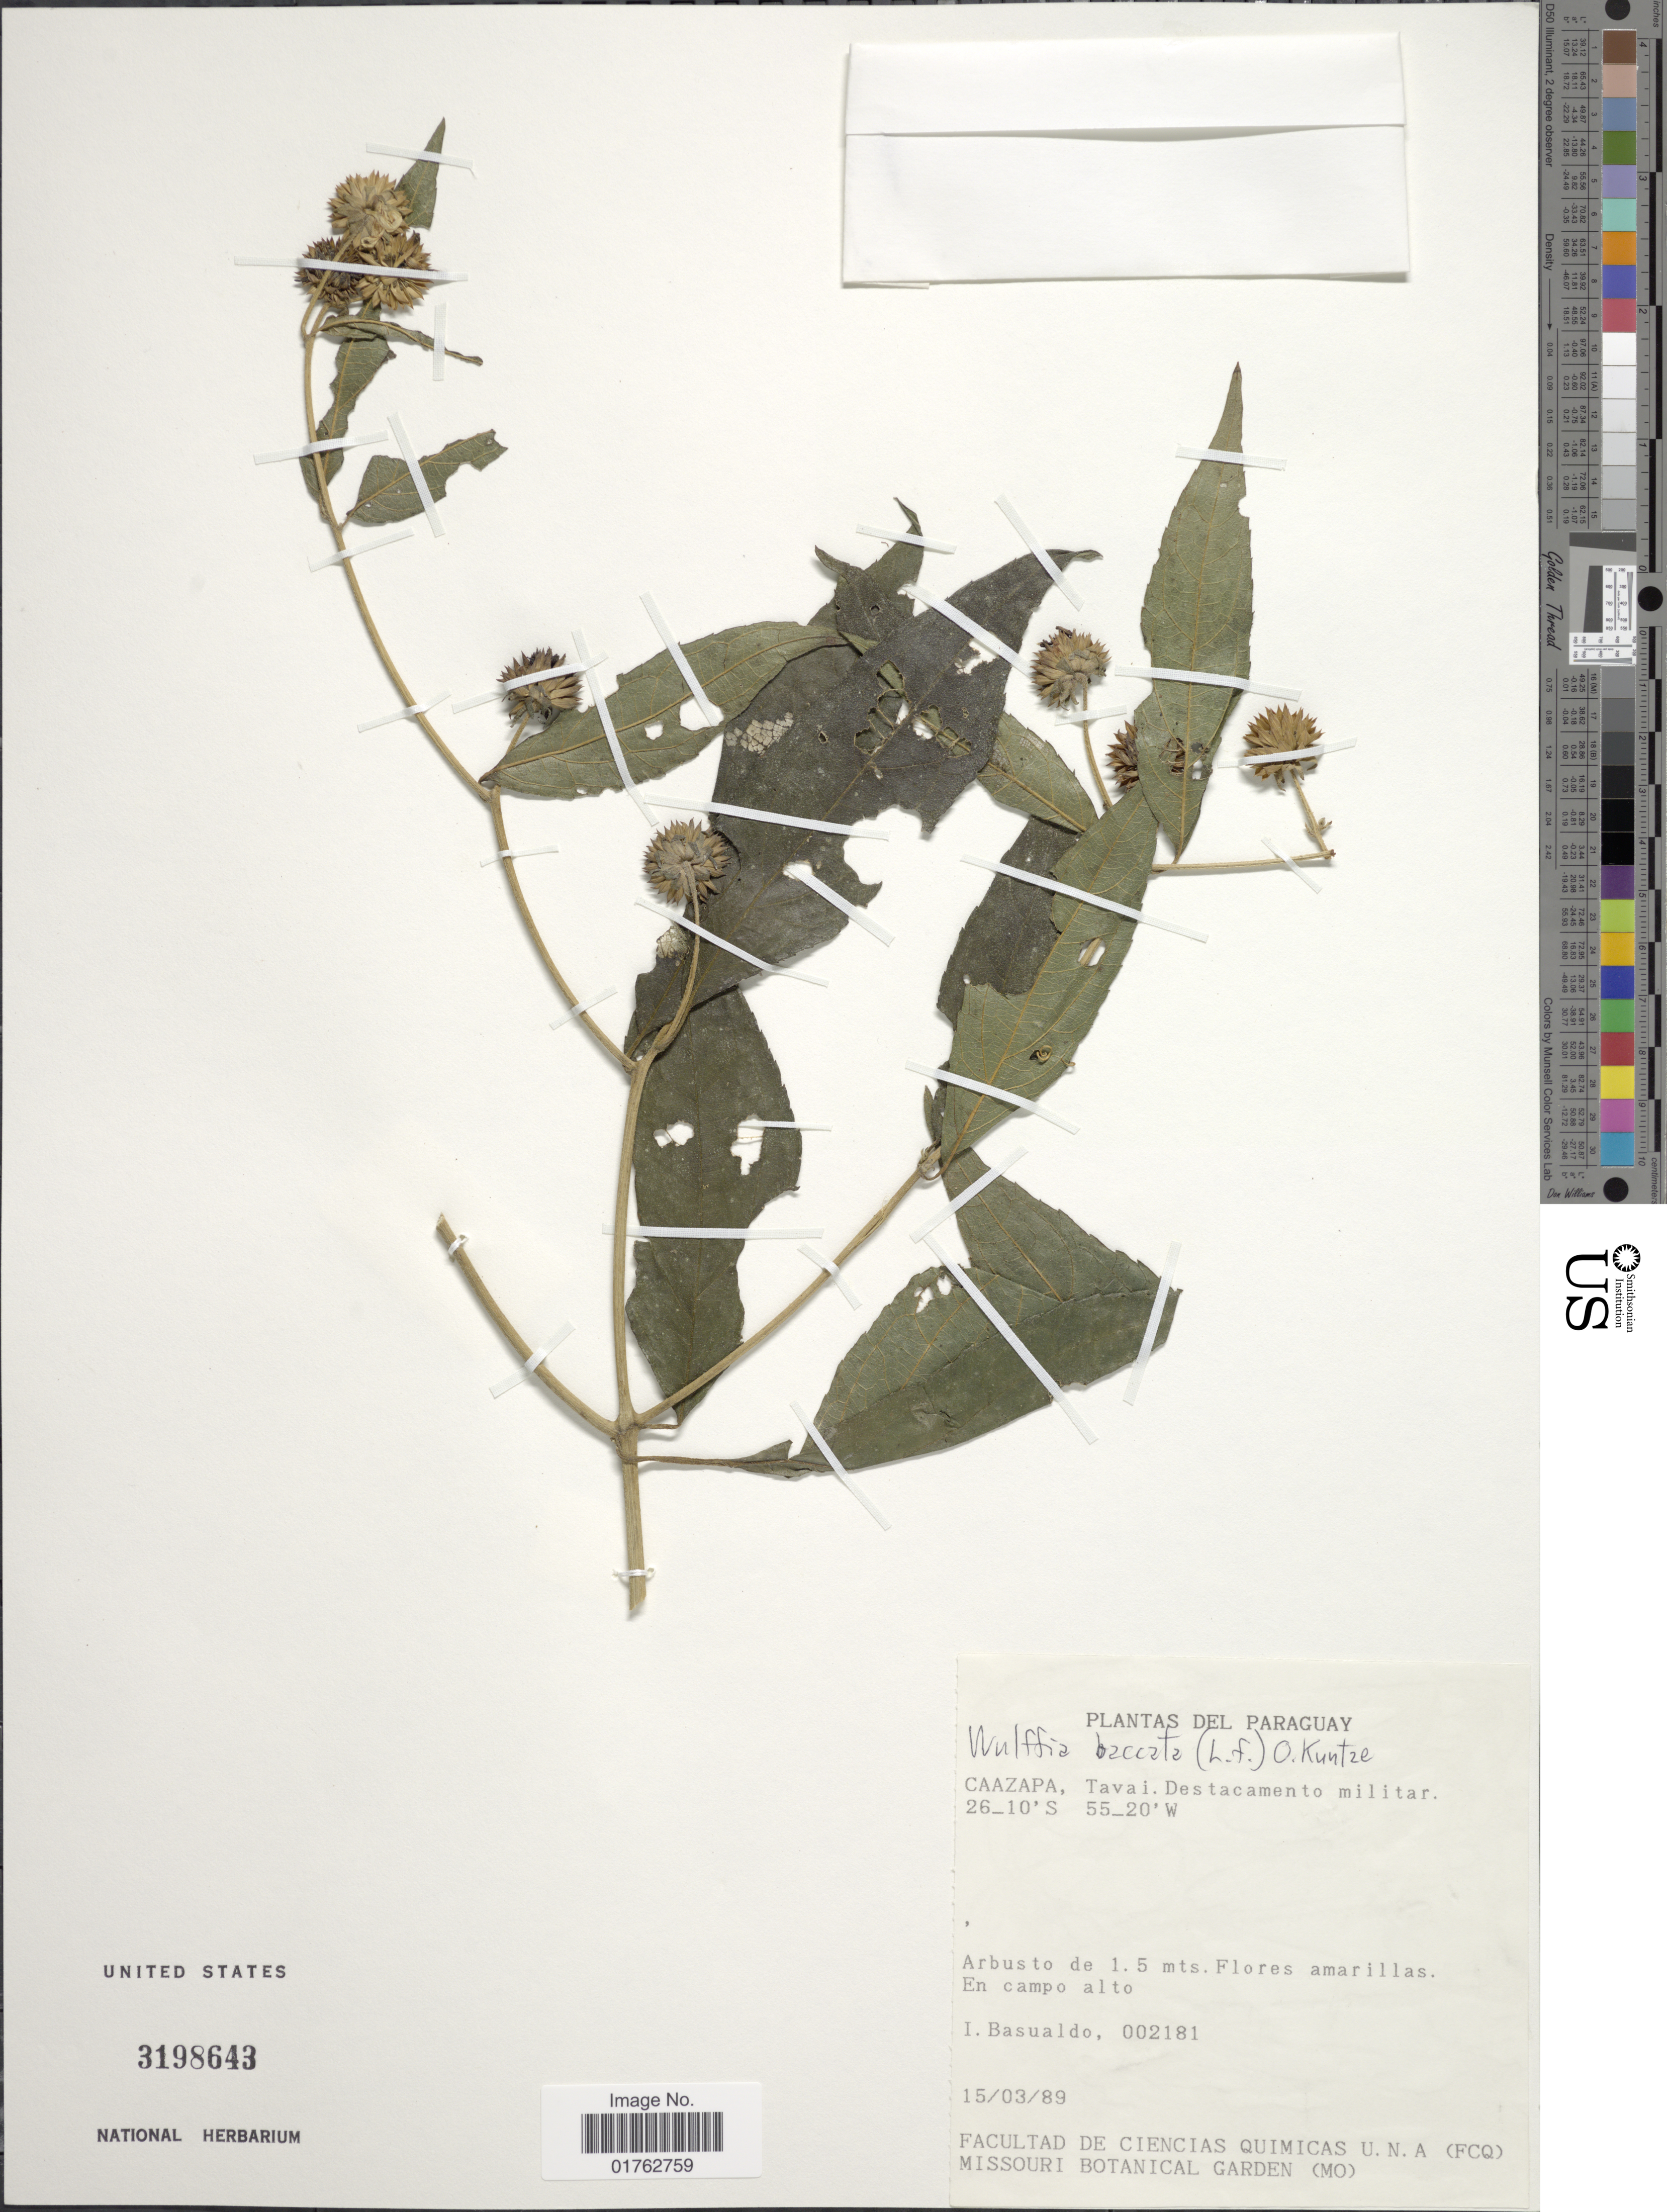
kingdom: Plantae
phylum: Tracheophyta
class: Magnoliopsida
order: Asterales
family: Asteraceae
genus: Wulffia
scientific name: Wulffia baccata var. baccata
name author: (L.) Kuntze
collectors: I. Basualdo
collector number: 002181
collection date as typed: Transcribed d/m/y: 15/3/89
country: Paraguay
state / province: Caazapa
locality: Tavai, Destacamento militar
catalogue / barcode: US 3198643